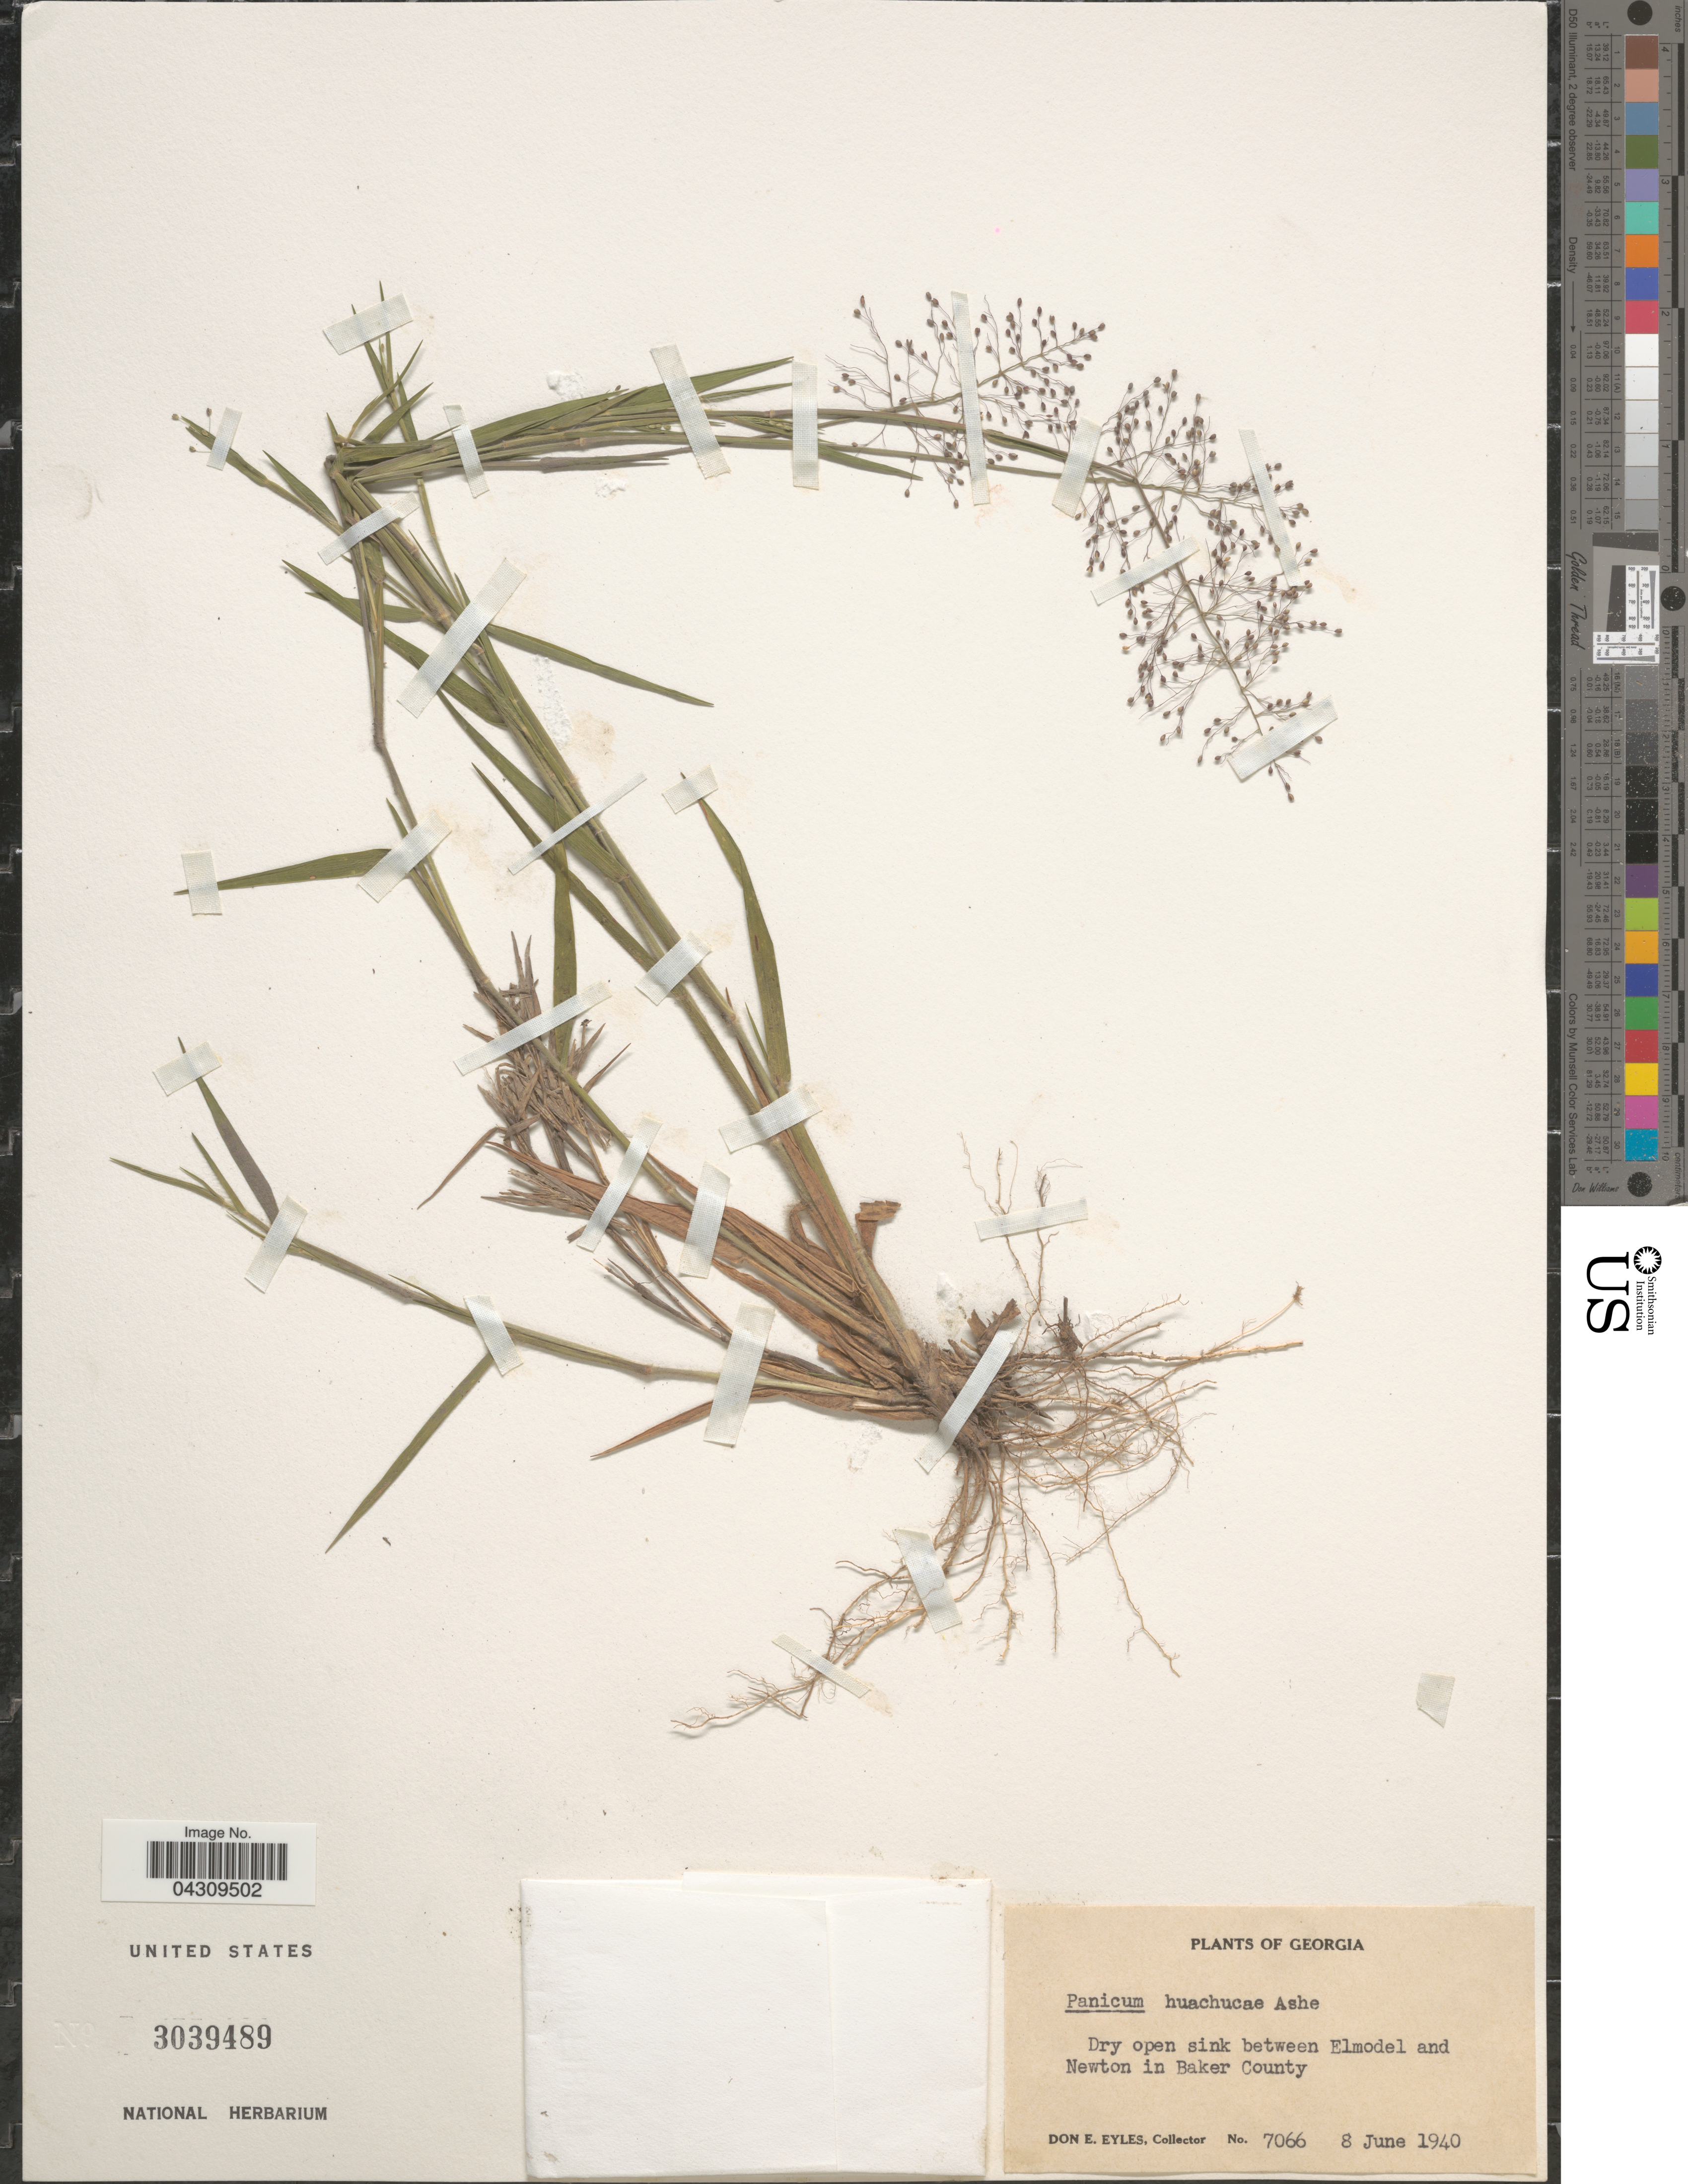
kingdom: Plantae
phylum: Tracheophyta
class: Liliopsida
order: Poales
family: Poaceae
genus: Dichanthelium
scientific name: Dichanthelium acuminatum var. acuminatum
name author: (Sw.) Gould & C.A. Clark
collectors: D. Eyles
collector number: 7066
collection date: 1940-06-08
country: United States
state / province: Georgia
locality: Dry open sink between Elmodel and Newton in Baker County.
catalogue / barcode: US 3039489